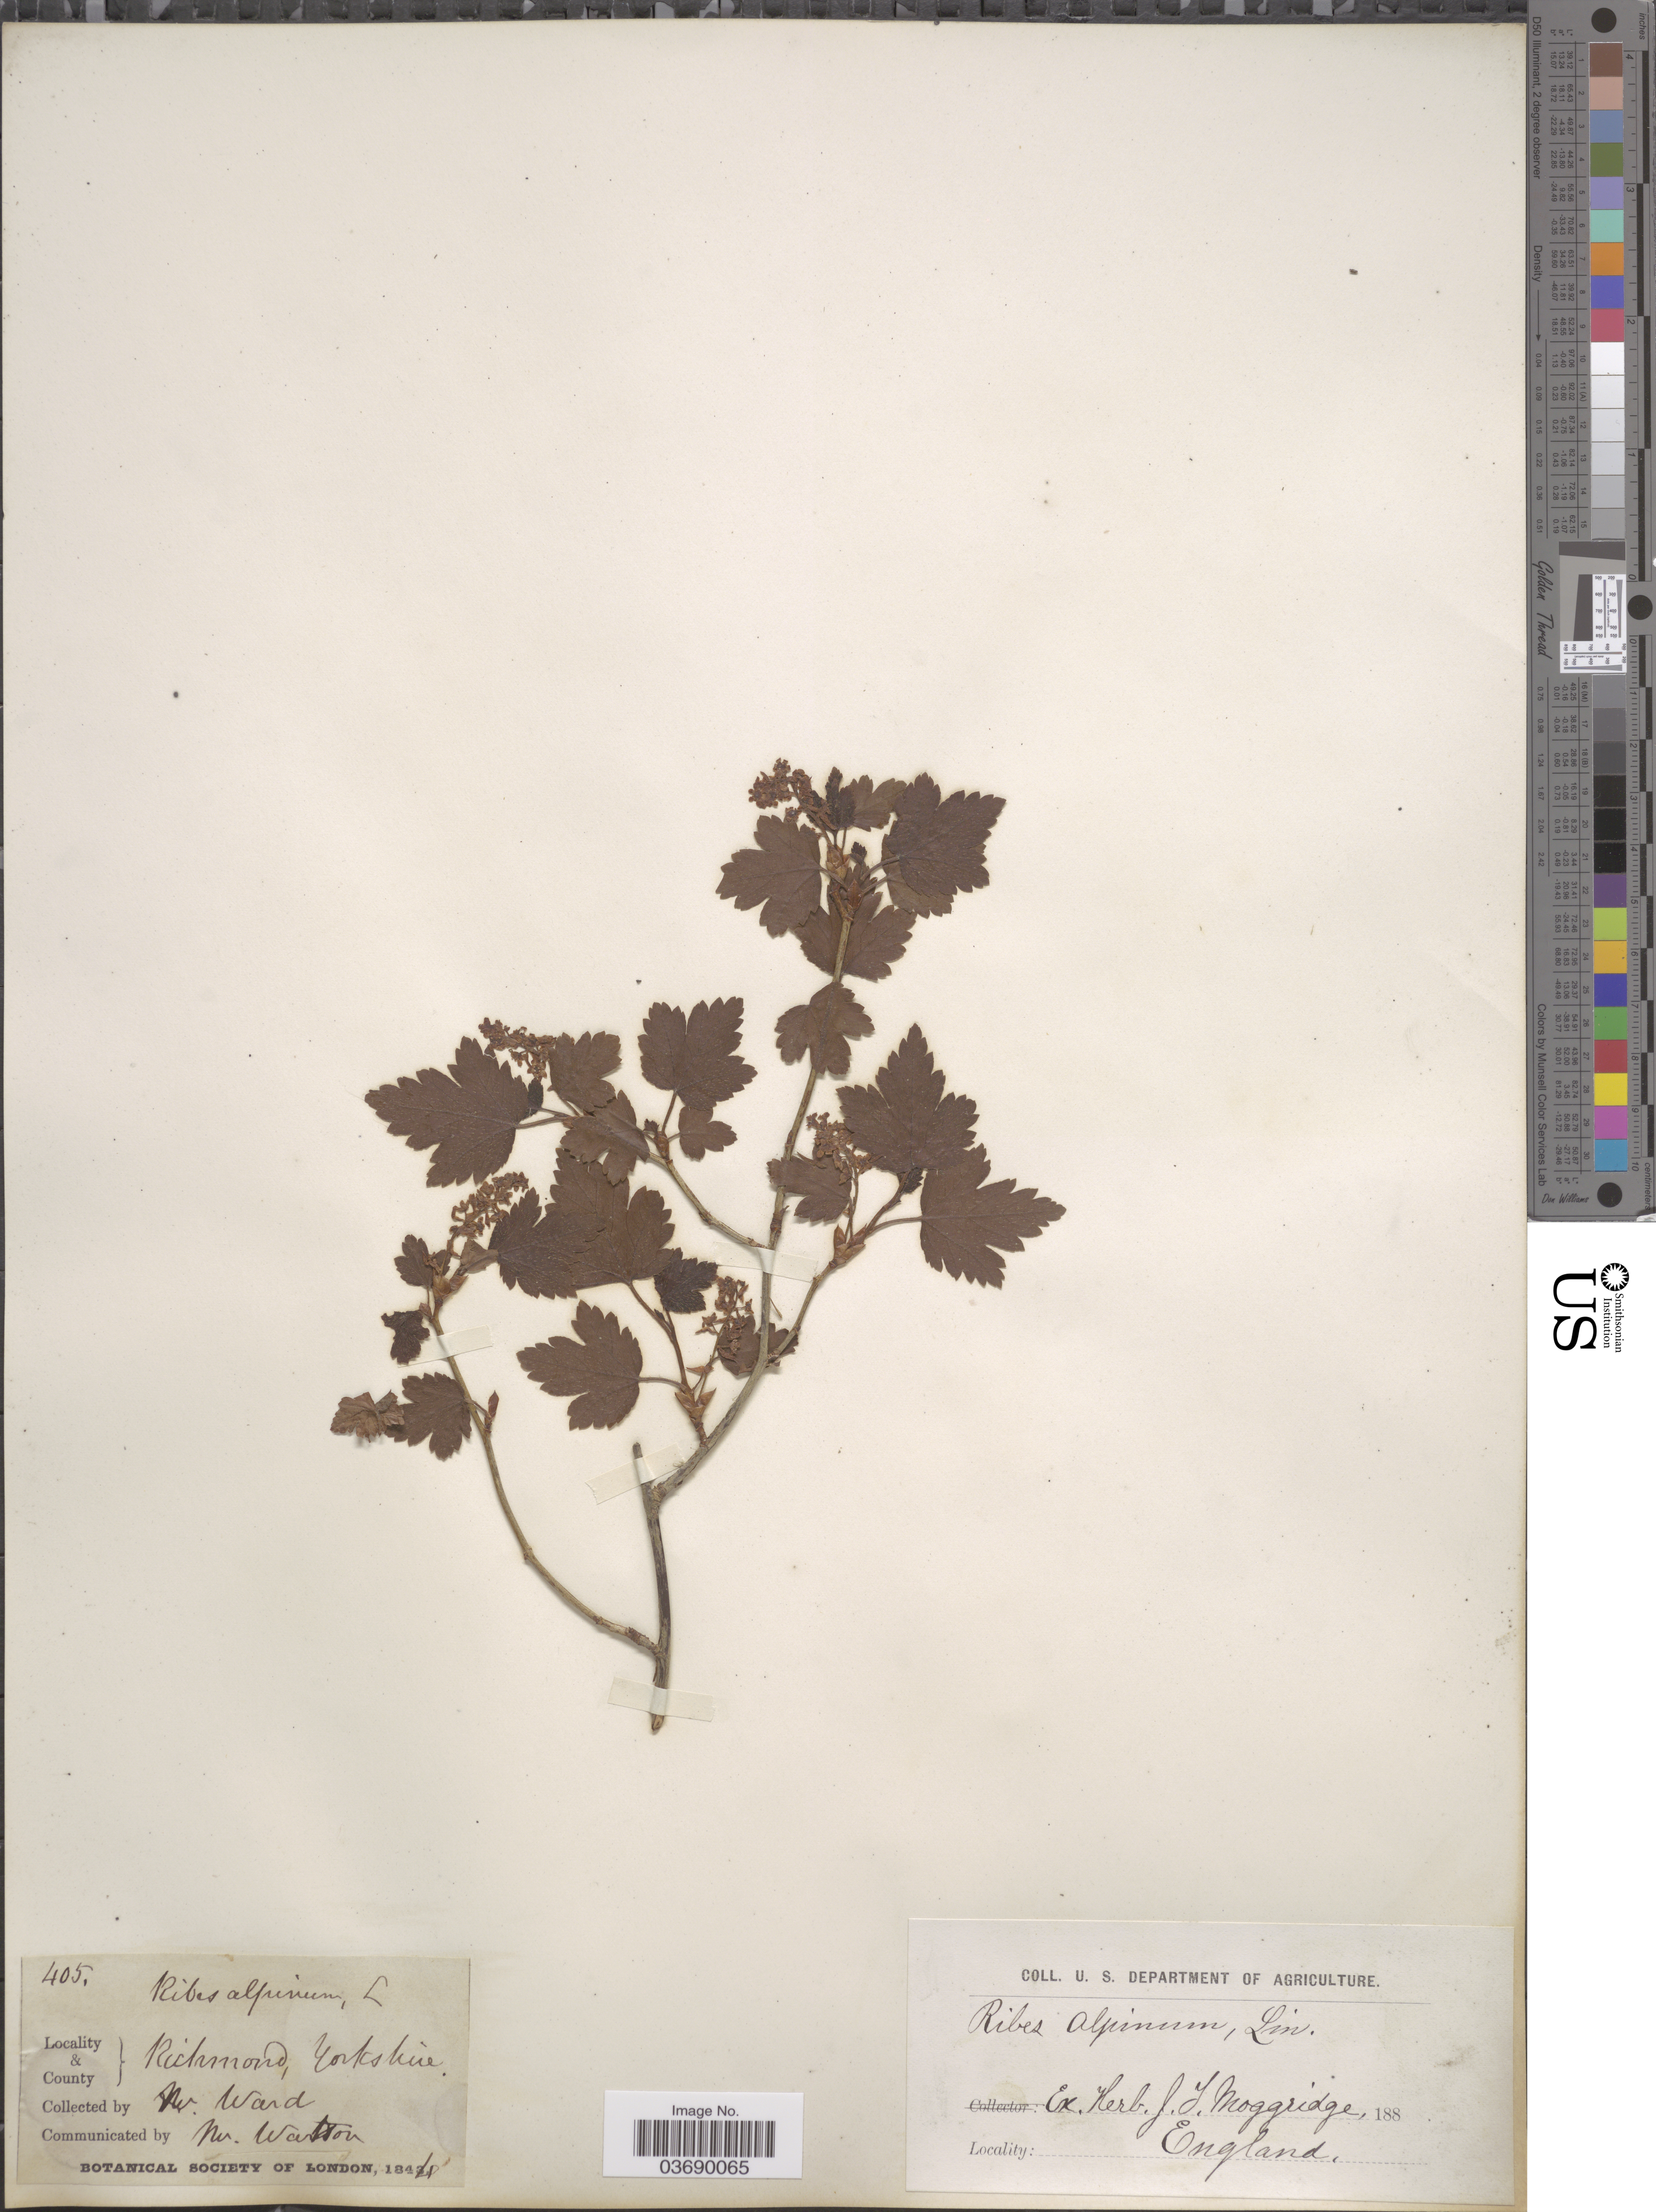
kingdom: Plantae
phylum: Tracheophyta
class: Magnoliopsida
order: Saxifragales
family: Grossulariaceae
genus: Ribes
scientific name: Ribes alpinum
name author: L.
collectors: -- Ward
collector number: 405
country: United Kingdom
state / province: England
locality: Richmond, Yorkshire.